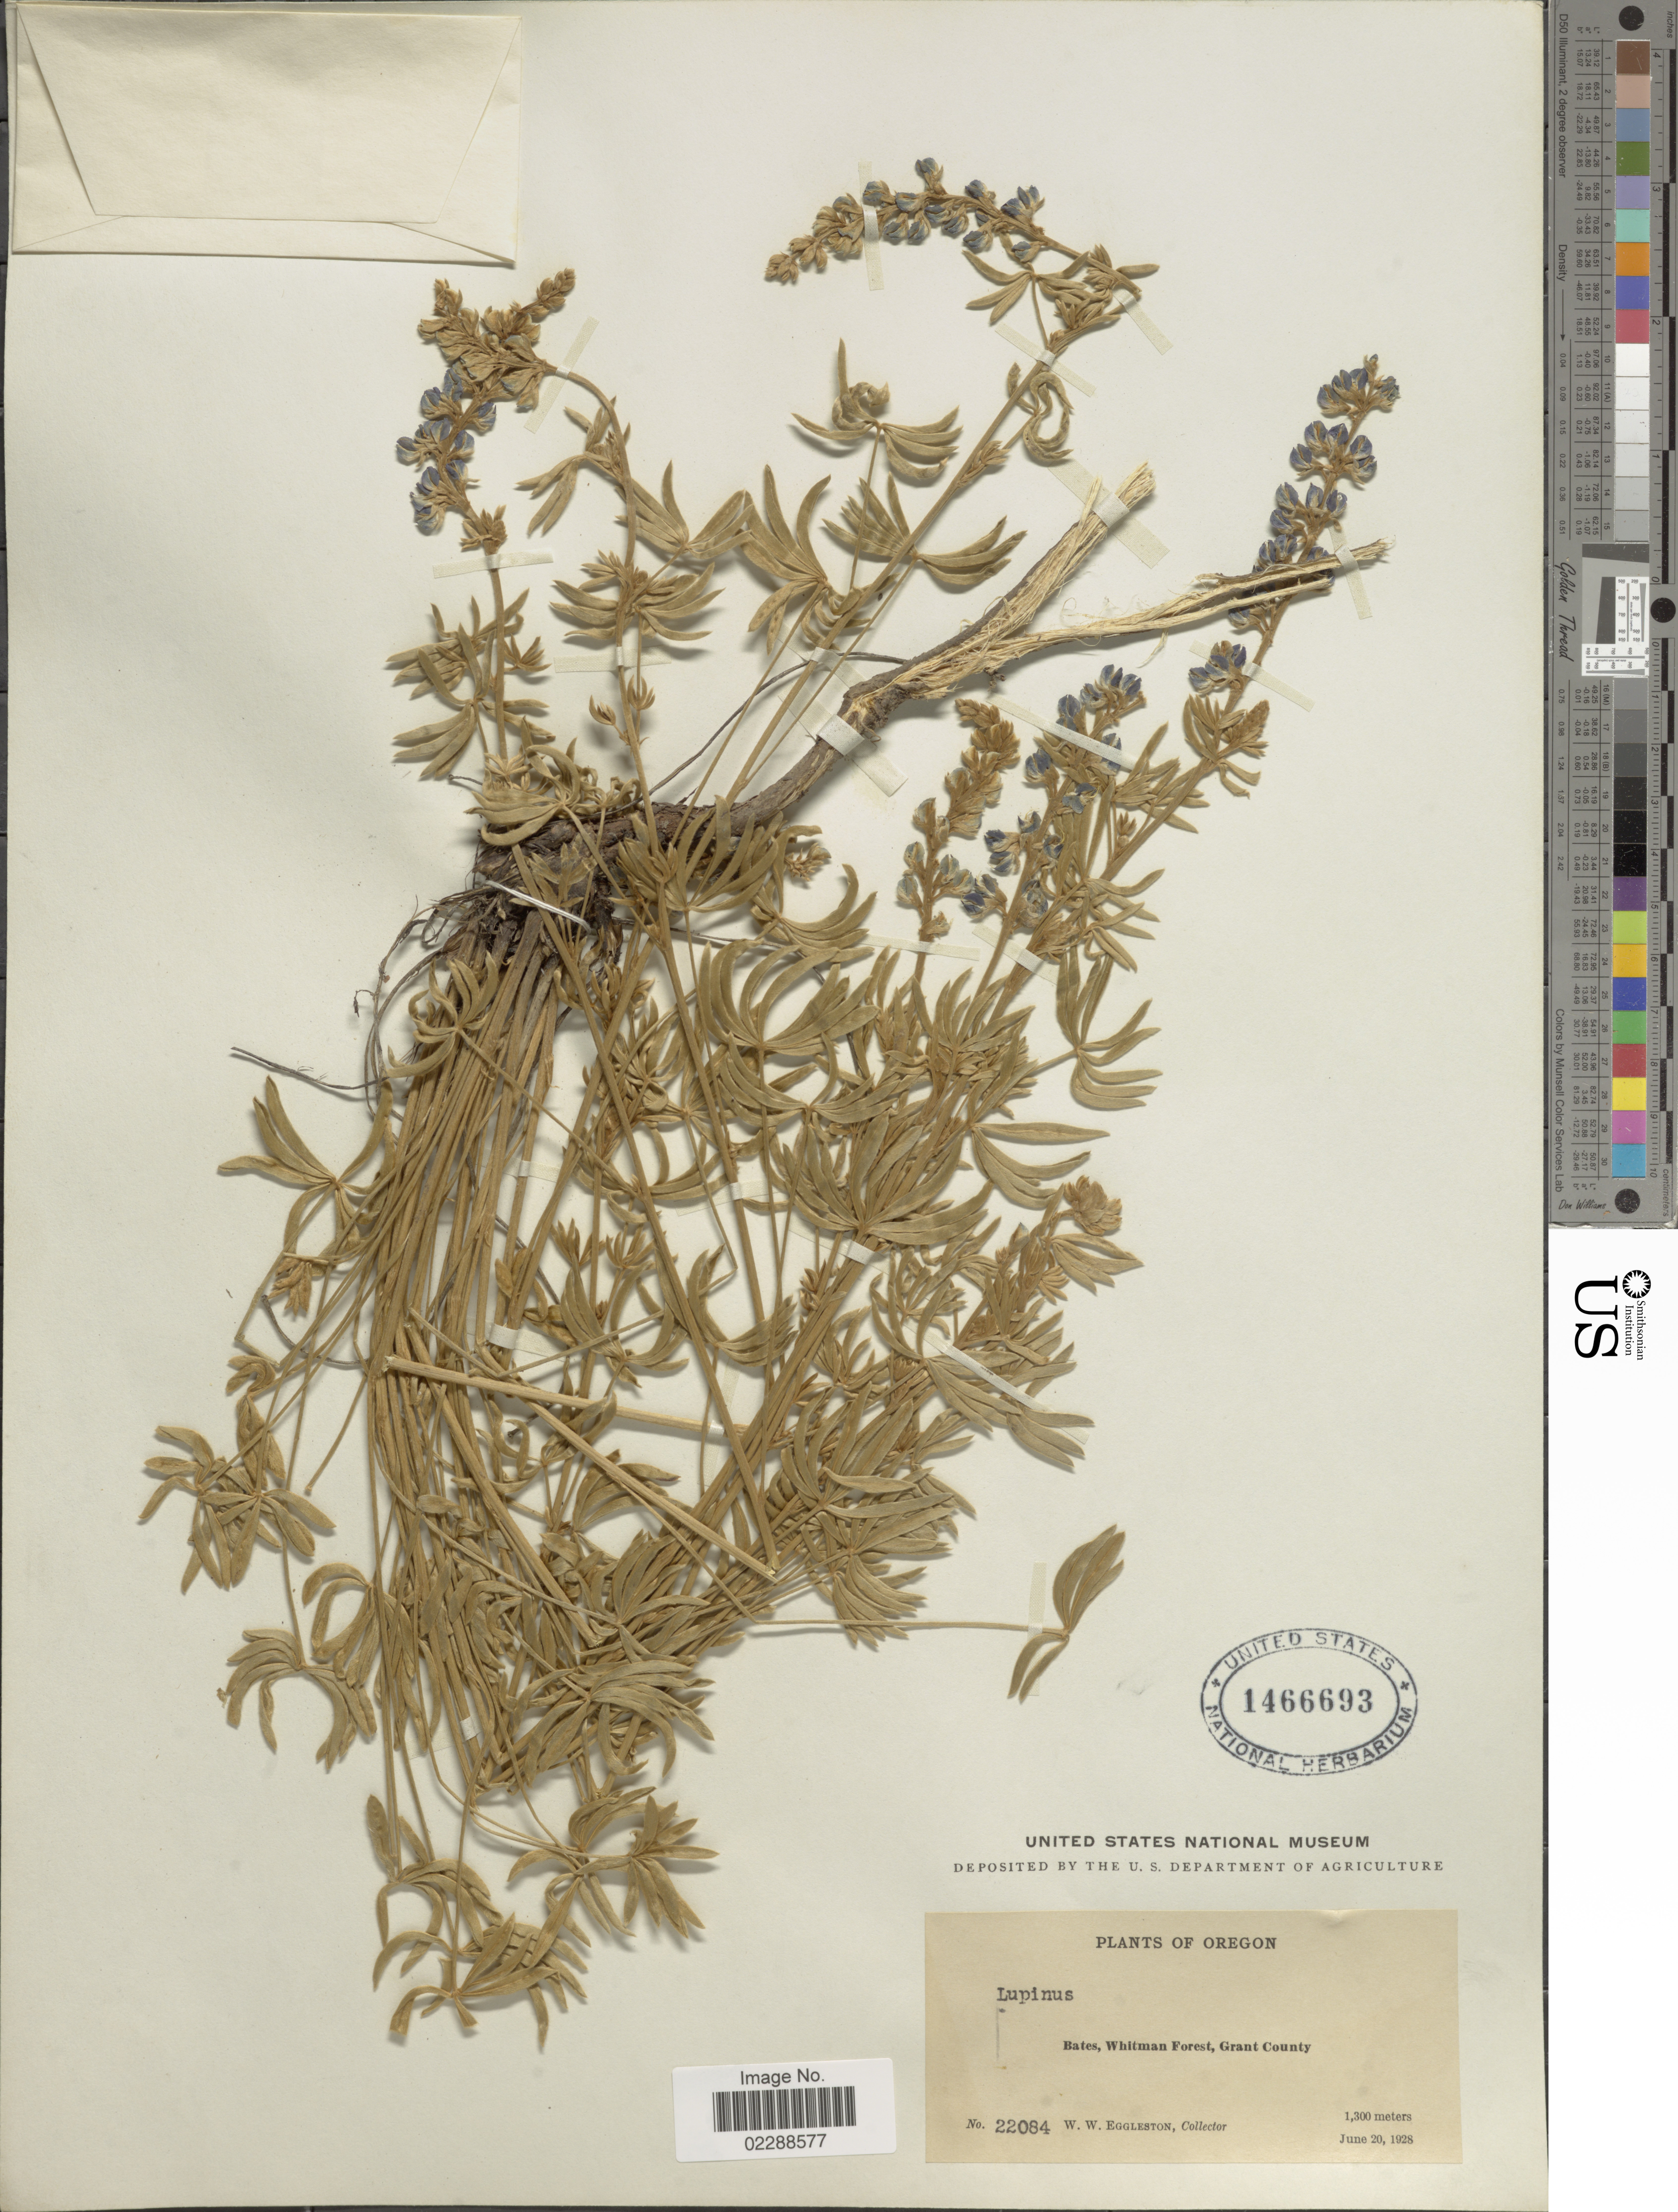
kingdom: Plantae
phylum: Tracheophyta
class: Magnoliopsida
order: Fabales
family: Fabaceae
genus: Lupinus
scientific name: Lupinus sp.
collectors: W. W. Eggleston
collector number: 22084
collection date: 1928-06-20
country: United States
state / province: Oregon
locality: Bates, Whitman Forest, Grant County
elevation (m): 1300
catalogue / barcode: US 1466693